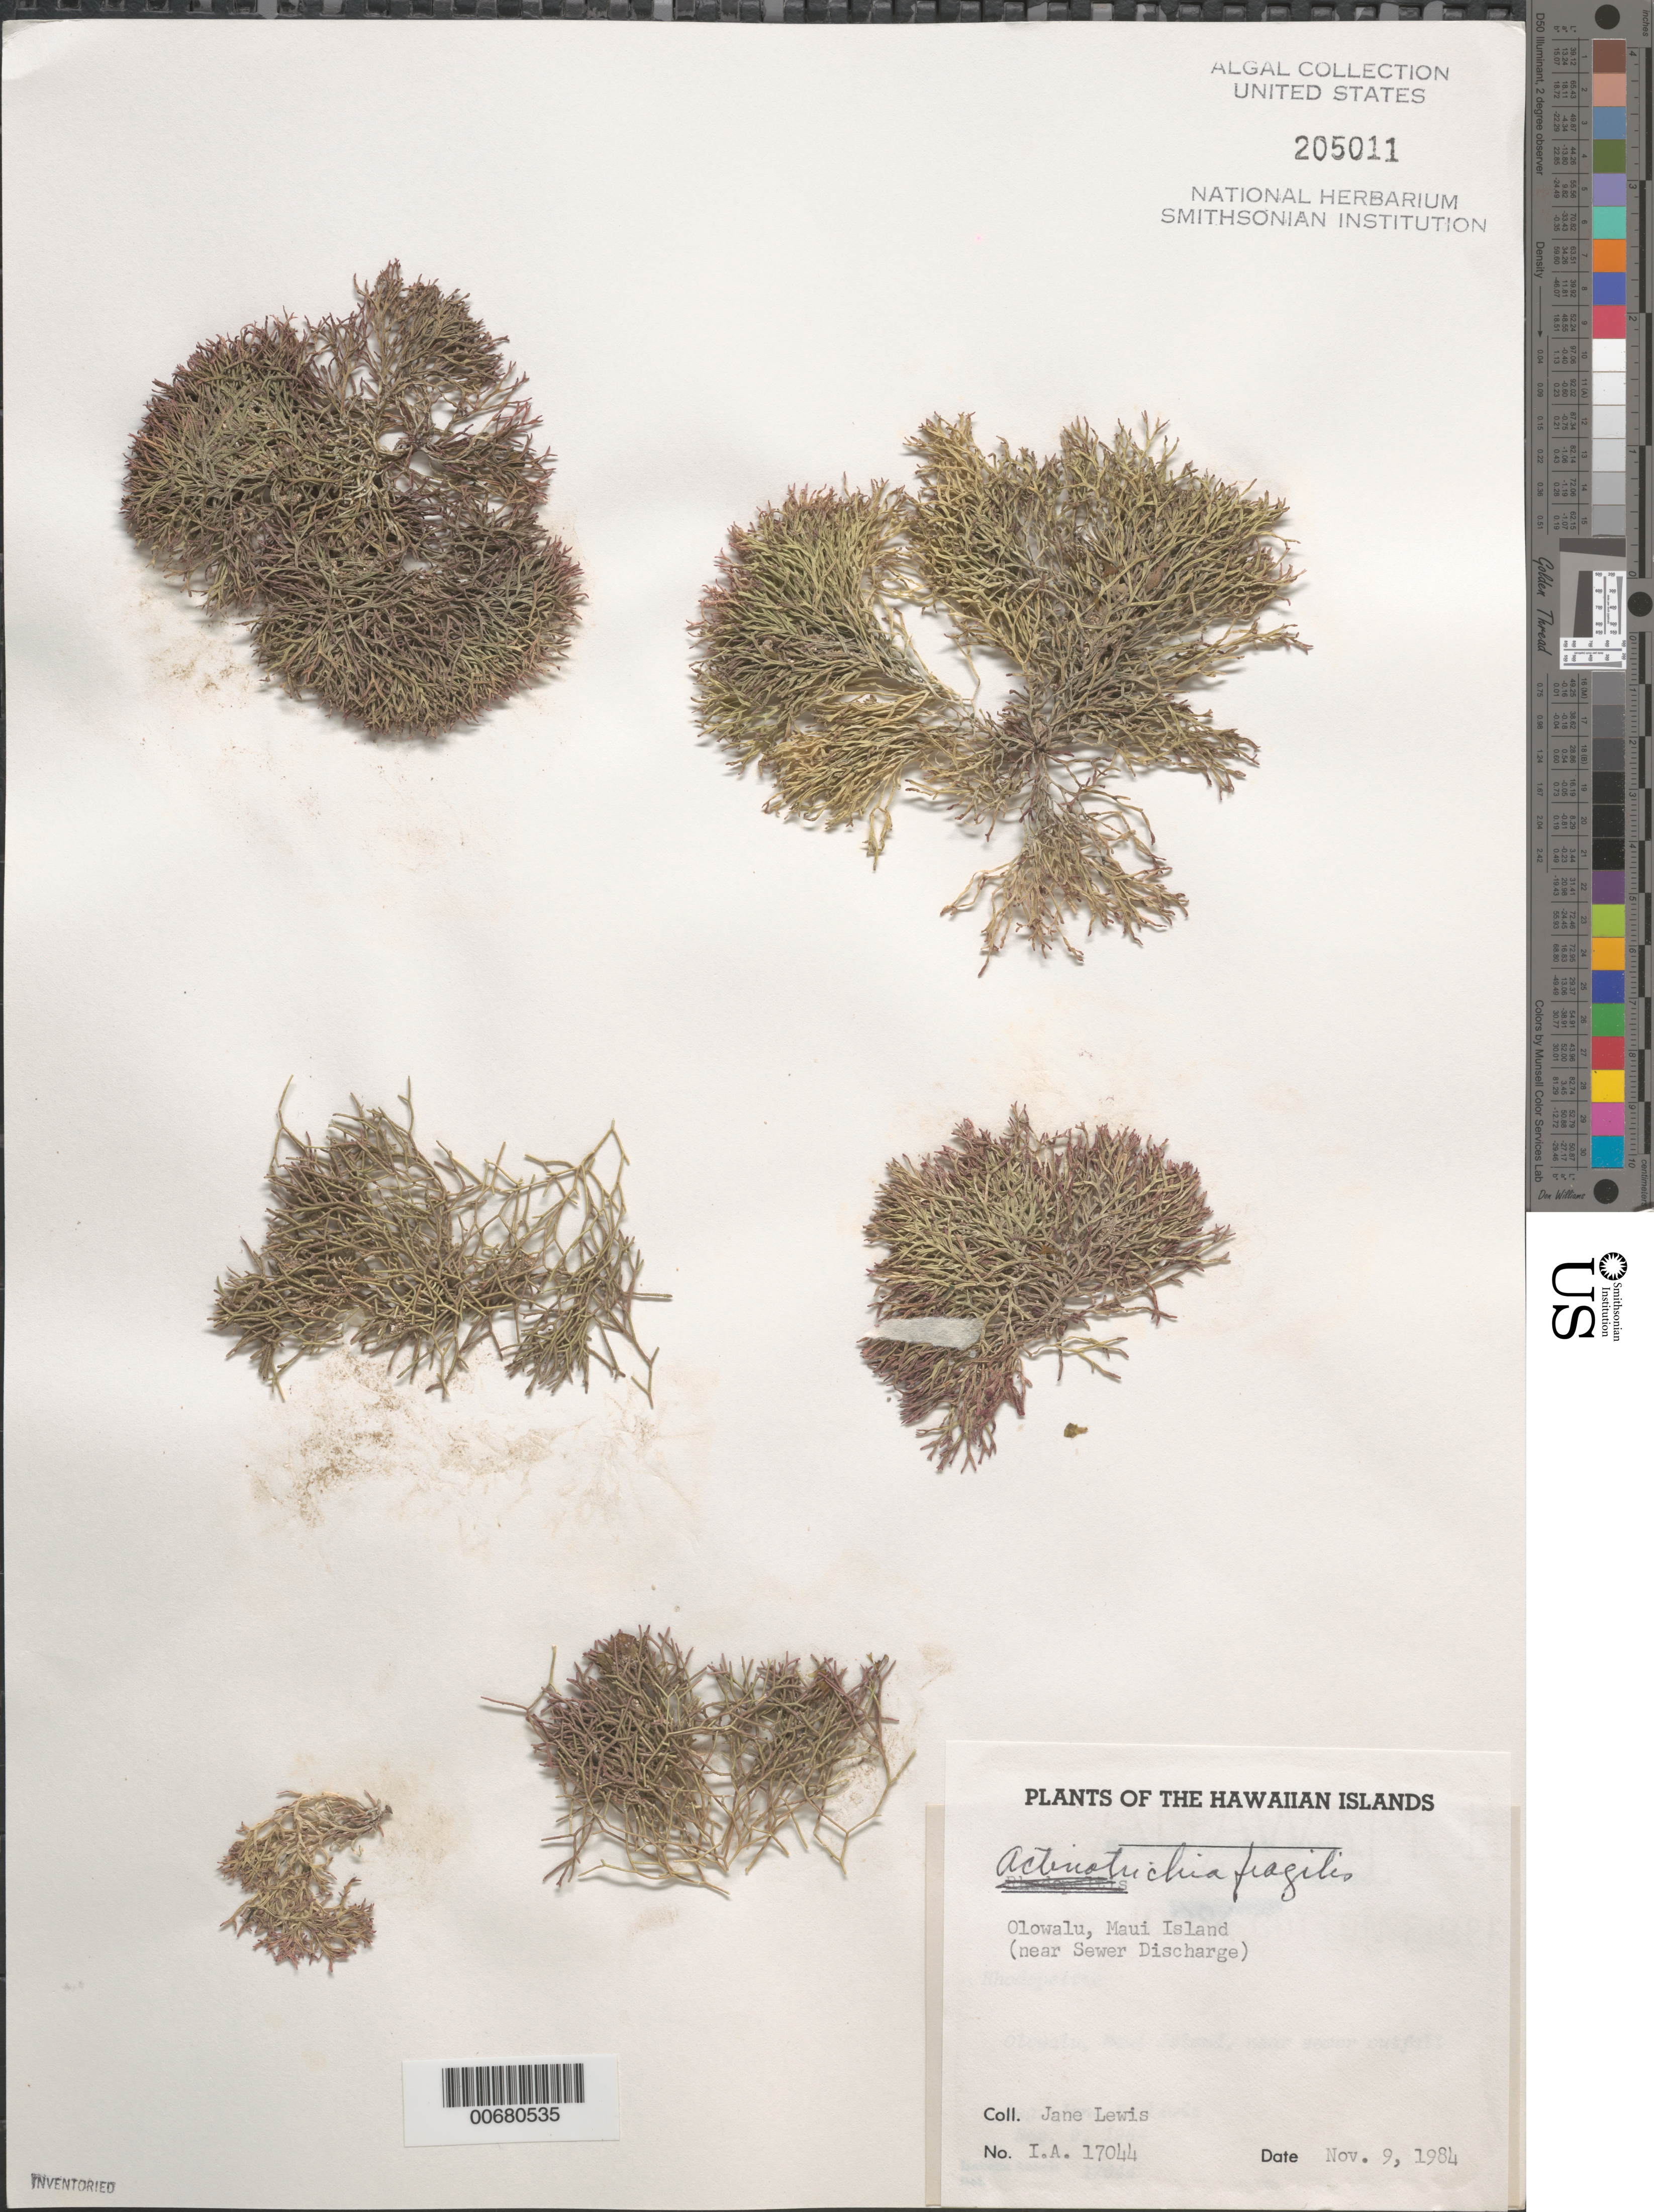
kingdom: Plantae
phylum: Rhodophyta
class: Florideophyceae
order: Nemaliales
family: Galaxauraceae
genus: Actinotrichia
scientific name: Actinotrichia fragilis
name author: (Forssk.) Børgesen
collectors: J. Lewis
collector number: IAA 17044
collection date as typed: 09 Nov 1984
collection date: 1984-11-09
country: United States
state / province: Hawaii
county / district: Maui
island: Maui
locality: Olowalu near sewer discharge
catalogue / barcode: US 205011